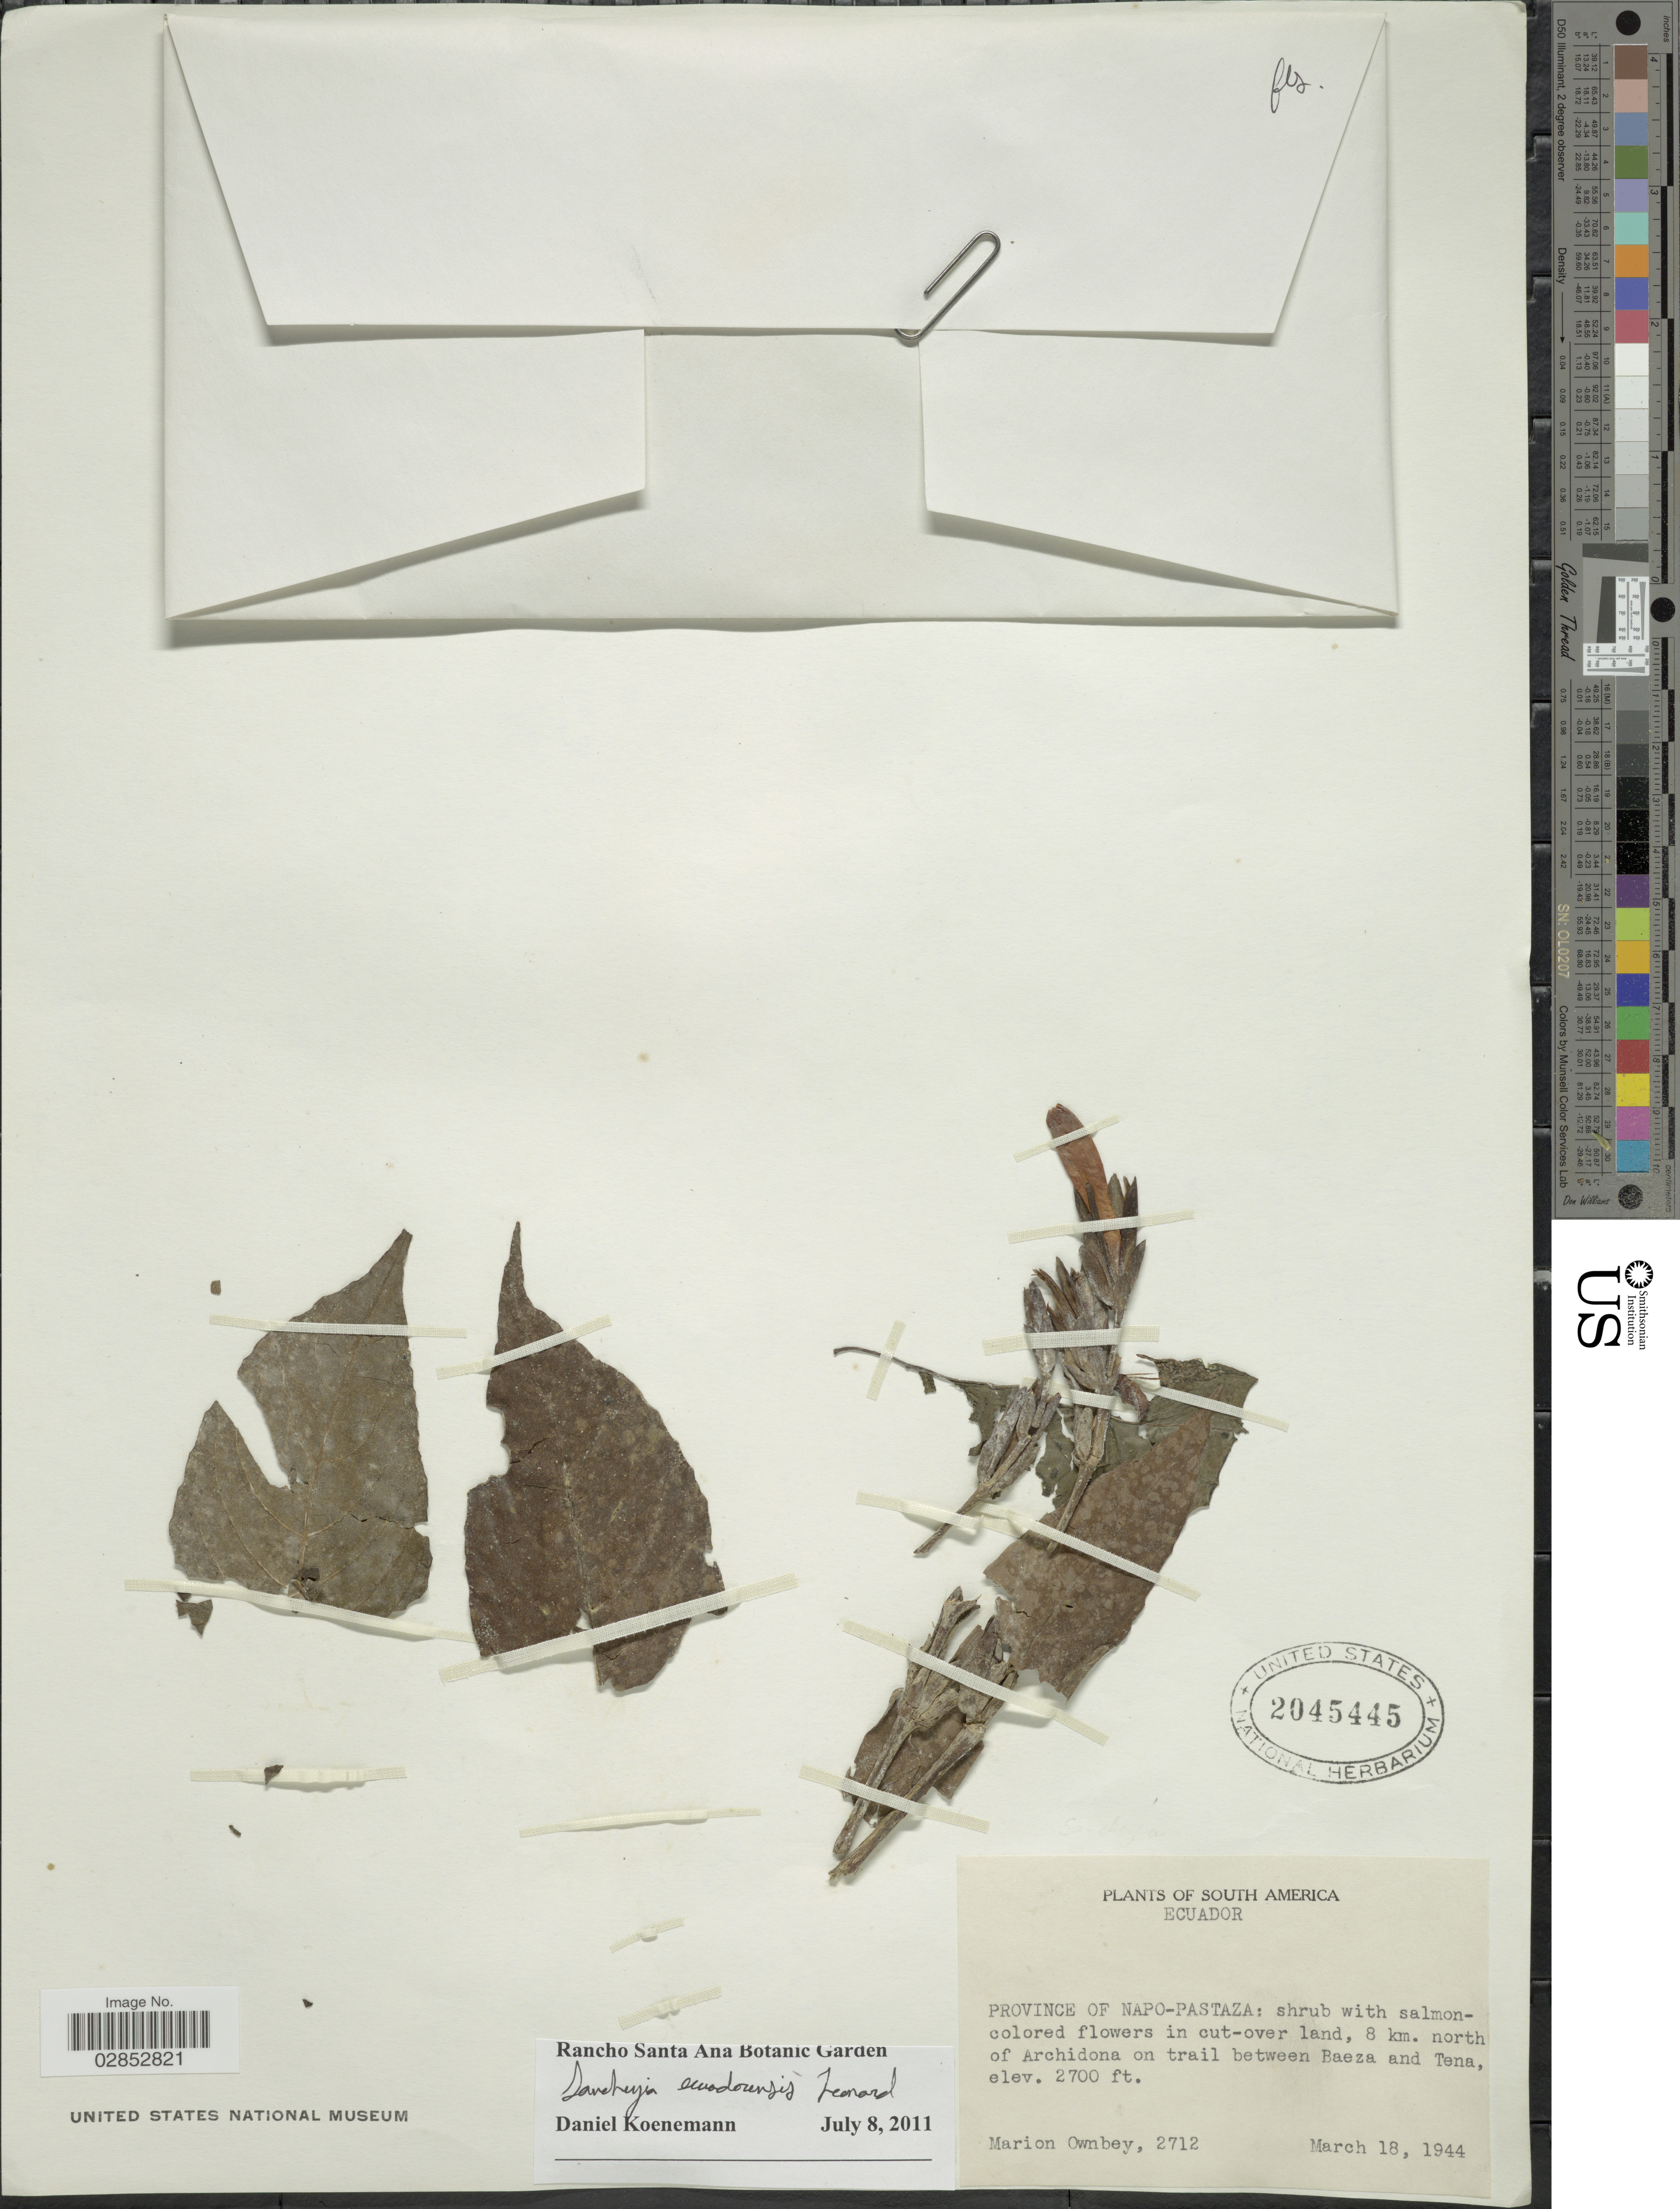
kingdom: Plantae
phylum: Tracheophyta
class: Magnoliopsida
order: Lamiales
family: Acanthaceae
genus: Sanchezia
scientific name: Sanchezia ecuadorensis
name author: Leonard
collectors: M. Ownbey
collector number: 2712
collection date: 1944-03-18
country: Ecuador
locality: Province of Napo-Pastaza: 8 km. north of Archidona on trail between Baeza and Tena.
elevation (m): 823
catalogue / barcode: US 2045445